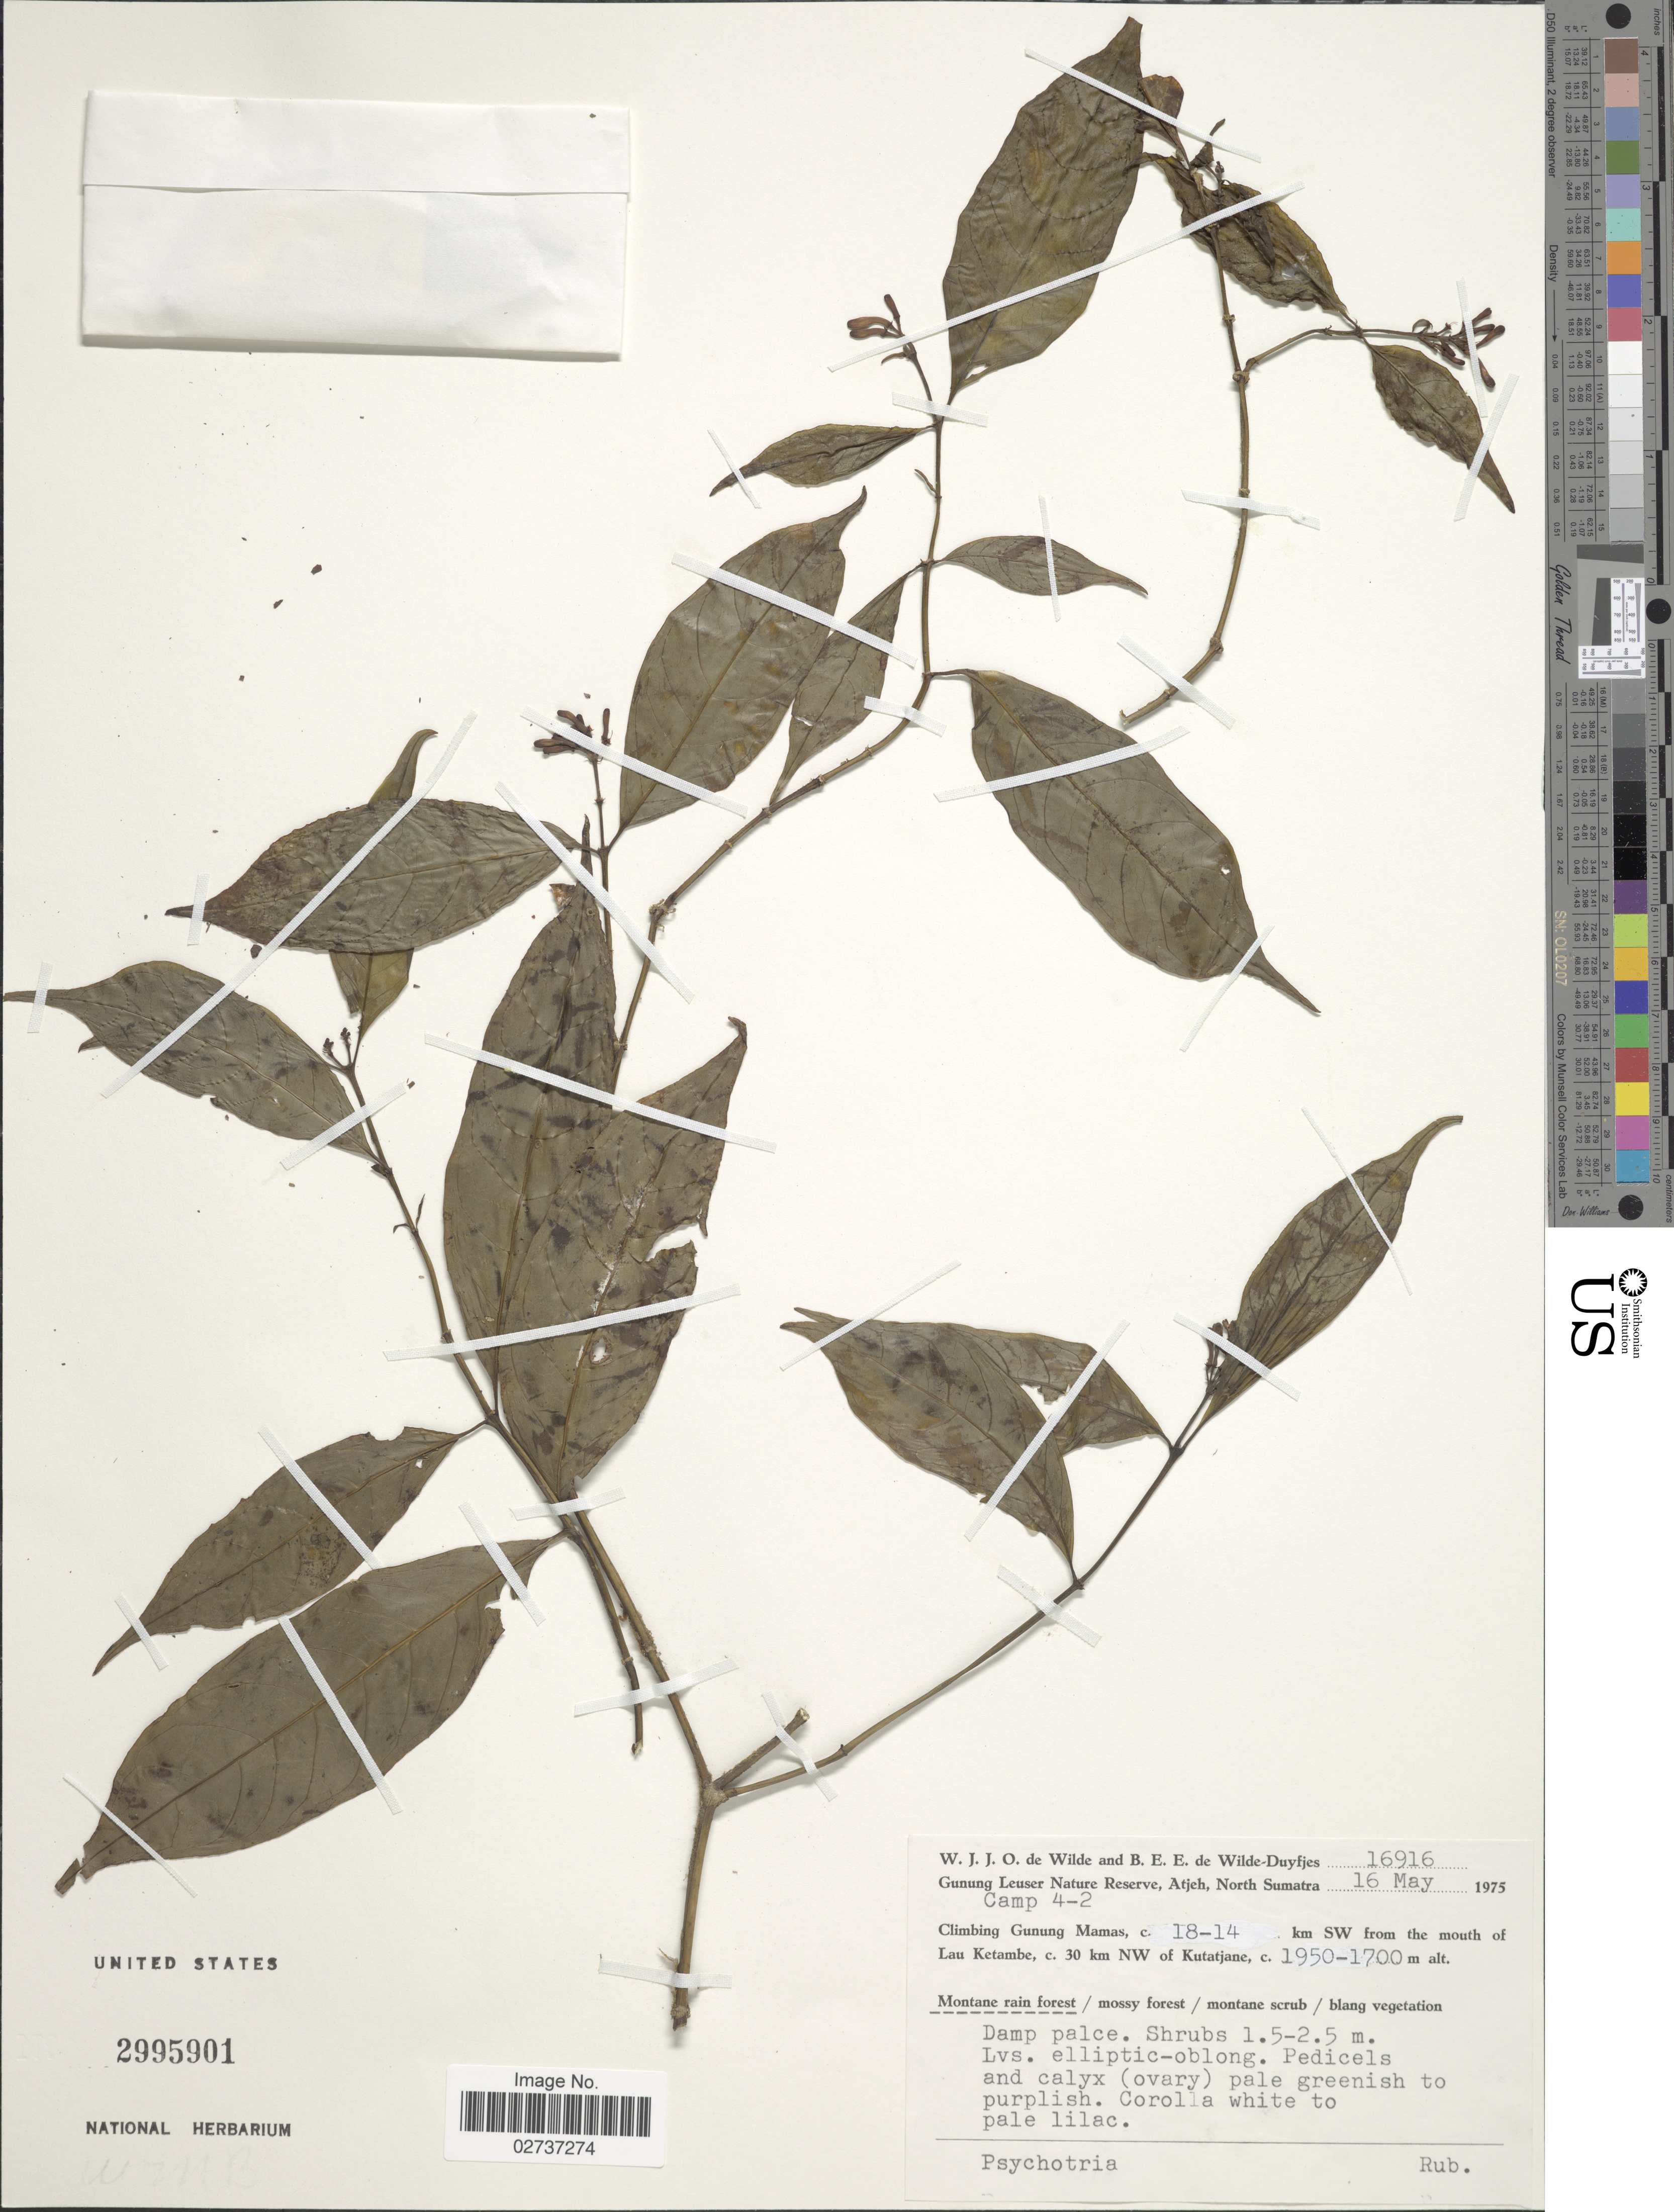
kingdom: Plantae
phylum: Tracheophyta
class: Magnoliopsida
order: Gentianales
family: Rubiaceae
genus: Psychotria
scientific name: Psychotria sp.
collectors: W. J. de Wilde & B. E. de Wilde-Duyfjes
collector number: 16916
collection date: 1975-05-16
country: Indonesia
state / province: Sumatra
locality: Gunung Leuser Nature Reserve, Atjeh, North Sumatra, Climbing of Gunung Mamas, c 18-14 km SW from the mouth of Lau Ketambe, c. 30 km NW of Kutatjane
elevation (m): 1700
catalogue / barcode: US 2995901